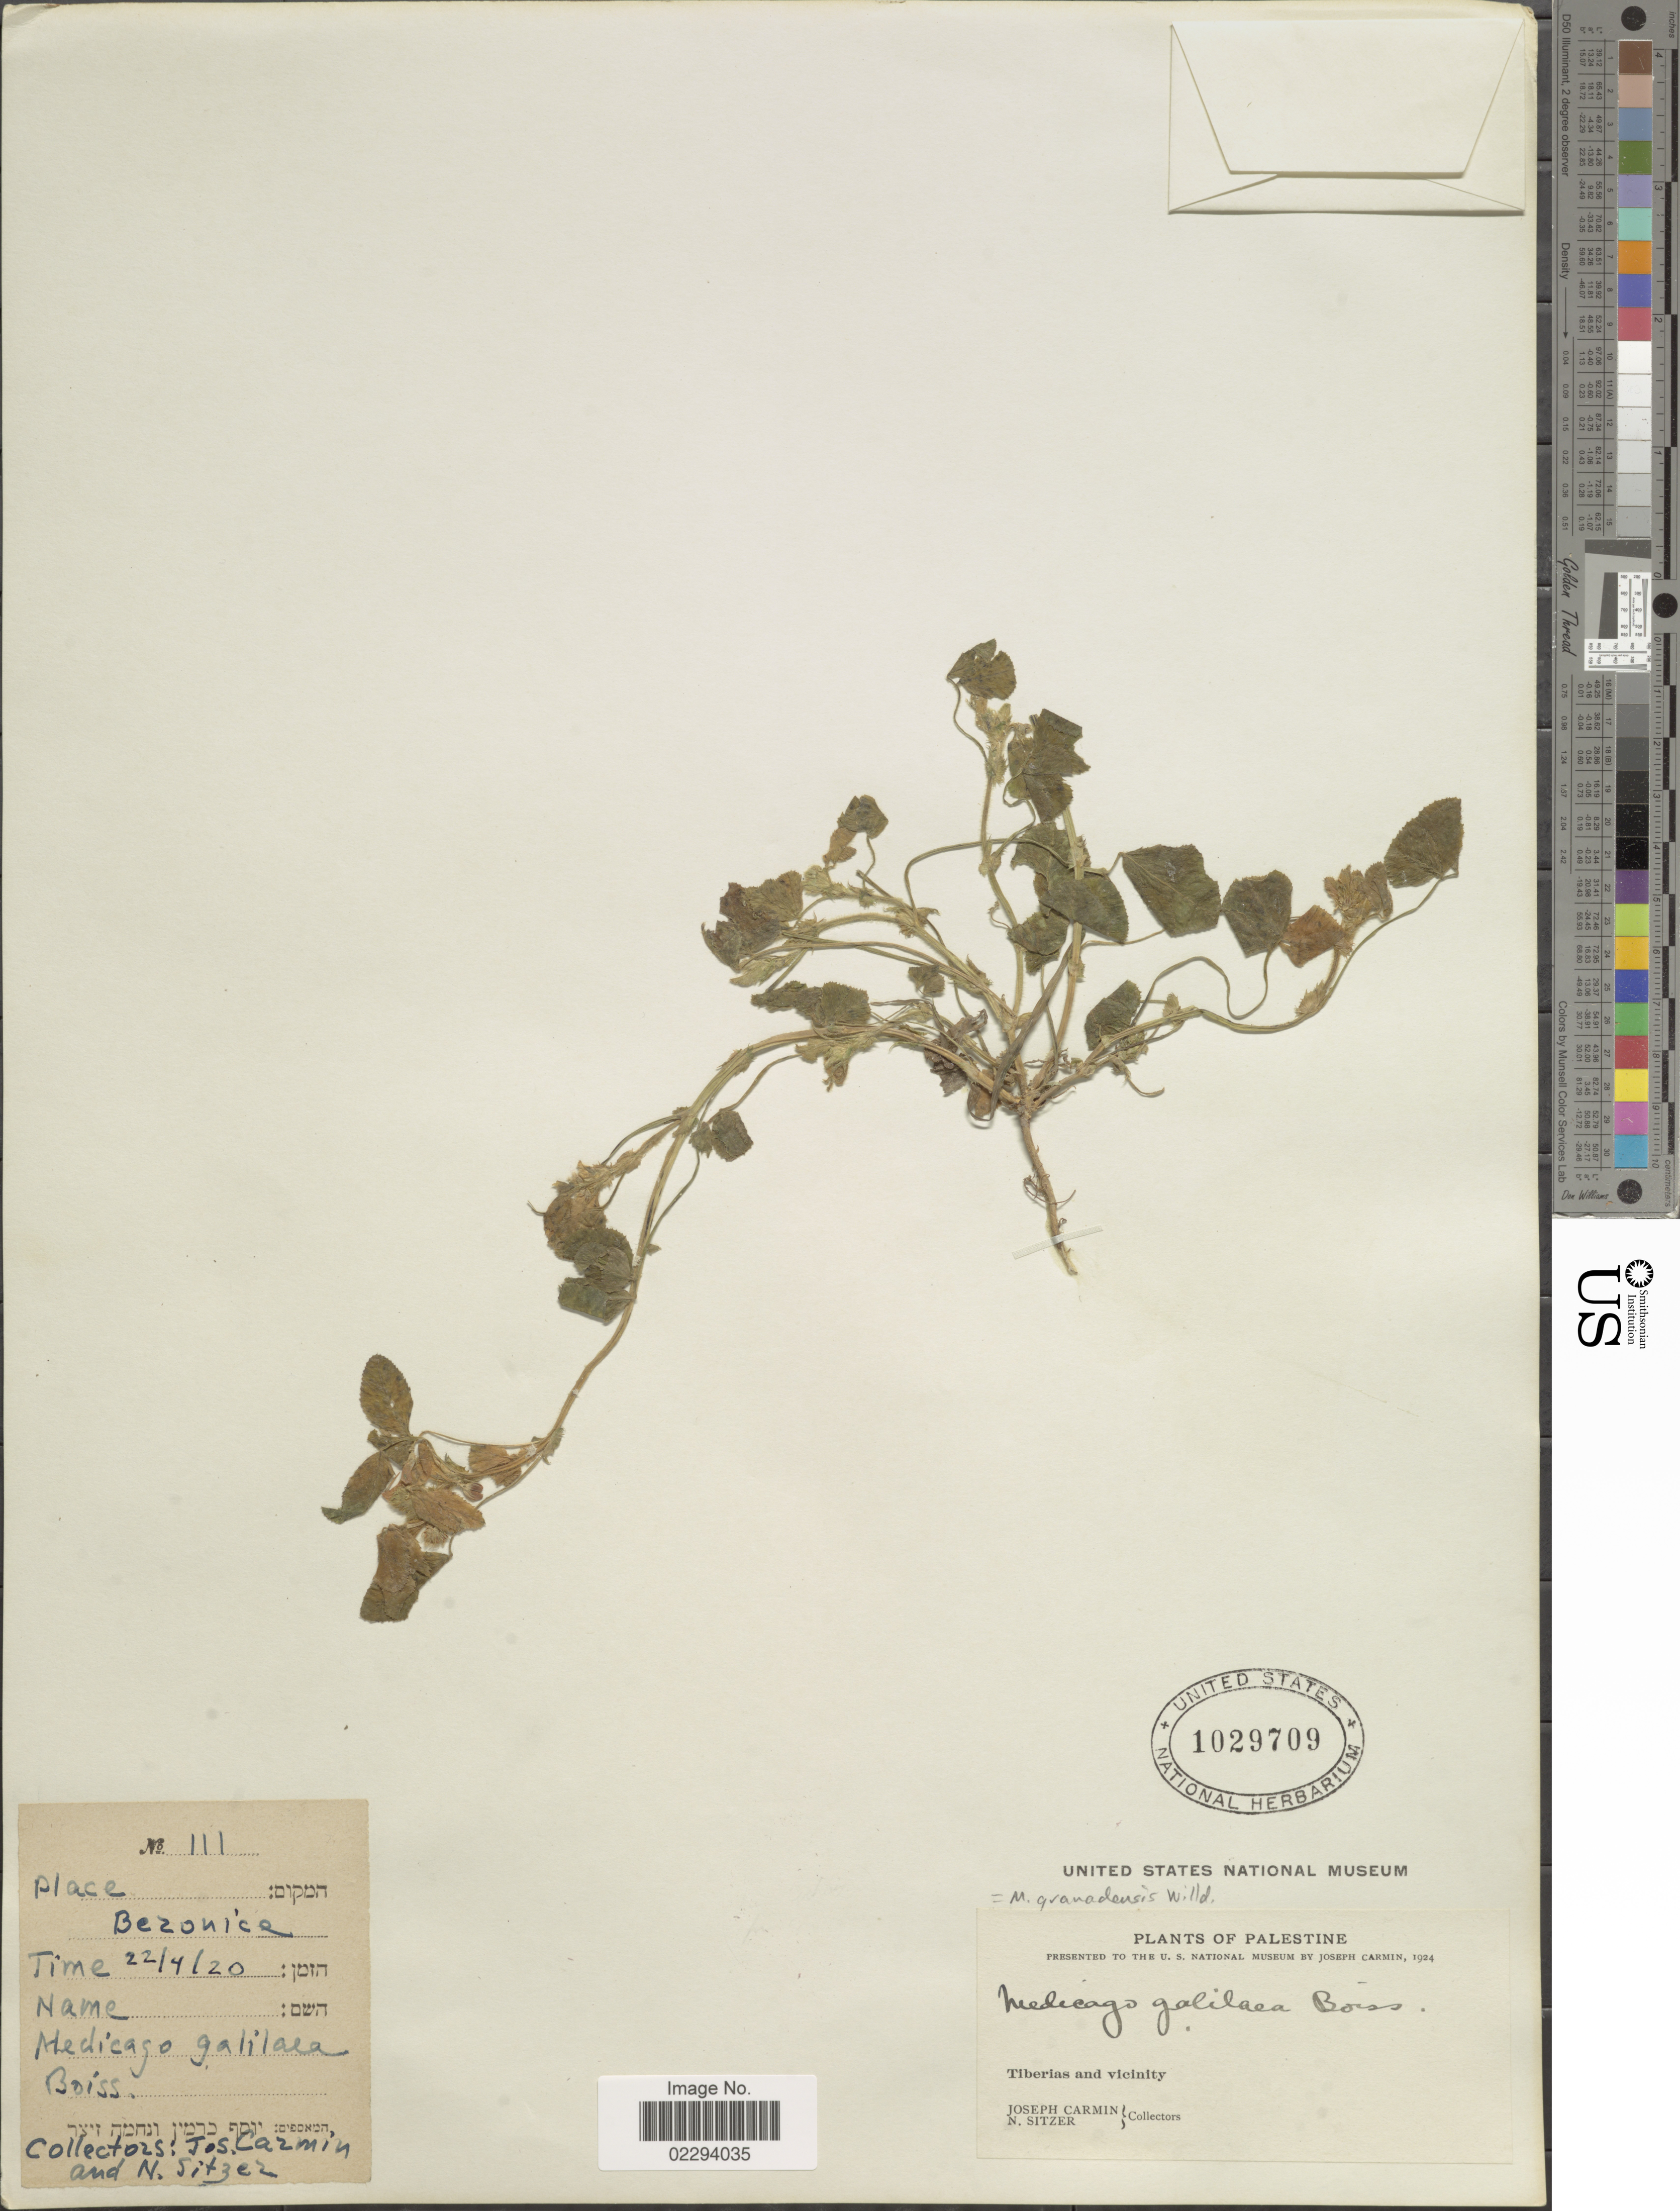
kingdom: Plantae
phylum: Tracheophyta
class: Magnoliopsida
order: Fabales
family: Fabaceae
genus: Medicago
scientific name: Medicago granadensis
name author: Willd.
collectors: J. Carmin & N. Sitzer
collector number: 111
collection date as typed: Transcribed d/m/y: 22/4/20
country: Israel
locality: Palestine. Bezonice. Tiberias and vicinity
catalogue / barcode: US 1029709